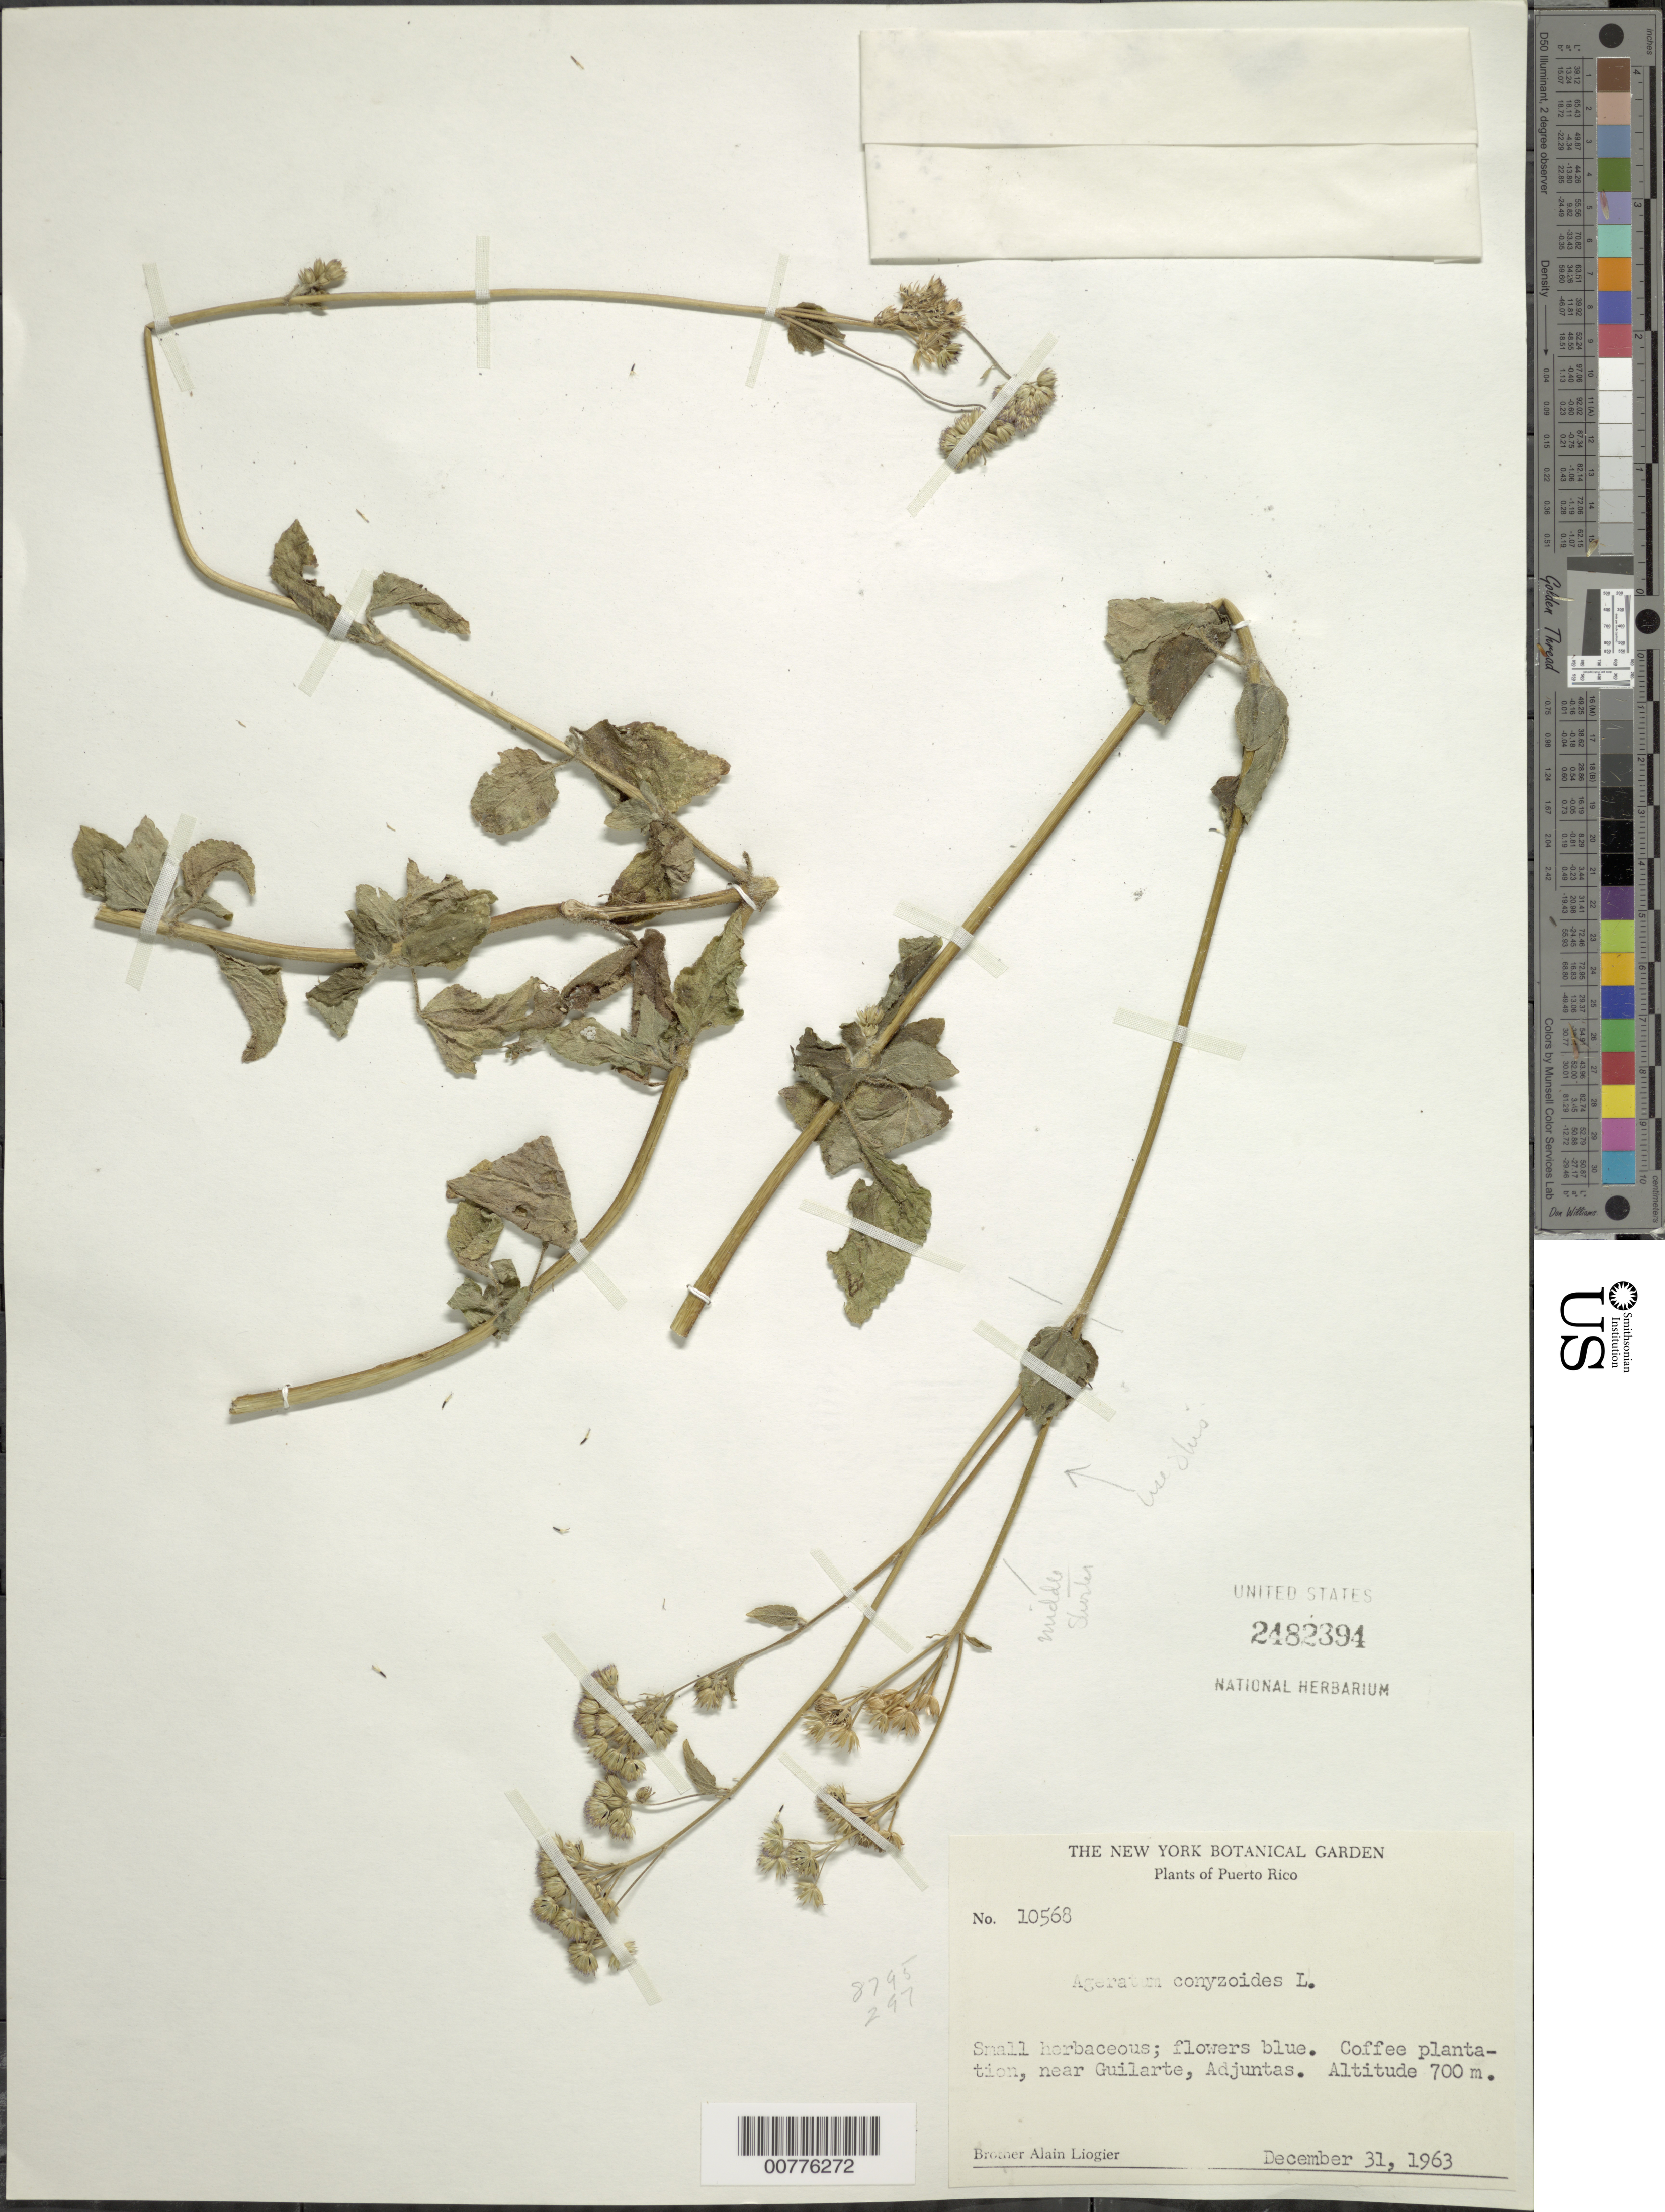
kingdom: Plantae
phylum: Tracheophyta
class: Magnoliopsida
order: Asterales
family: Asteraceae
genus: Ageratum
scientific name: Ageratum conyzoides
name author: L.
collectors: A. H. Liogier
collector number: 10568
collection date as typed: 31 Dec 1963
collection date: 1963-12-31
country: Puerto Rico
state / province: Adjuntas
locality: Coffee plantation, near Guilarte, Adjuntas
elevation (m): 700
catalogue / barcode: US 2482394